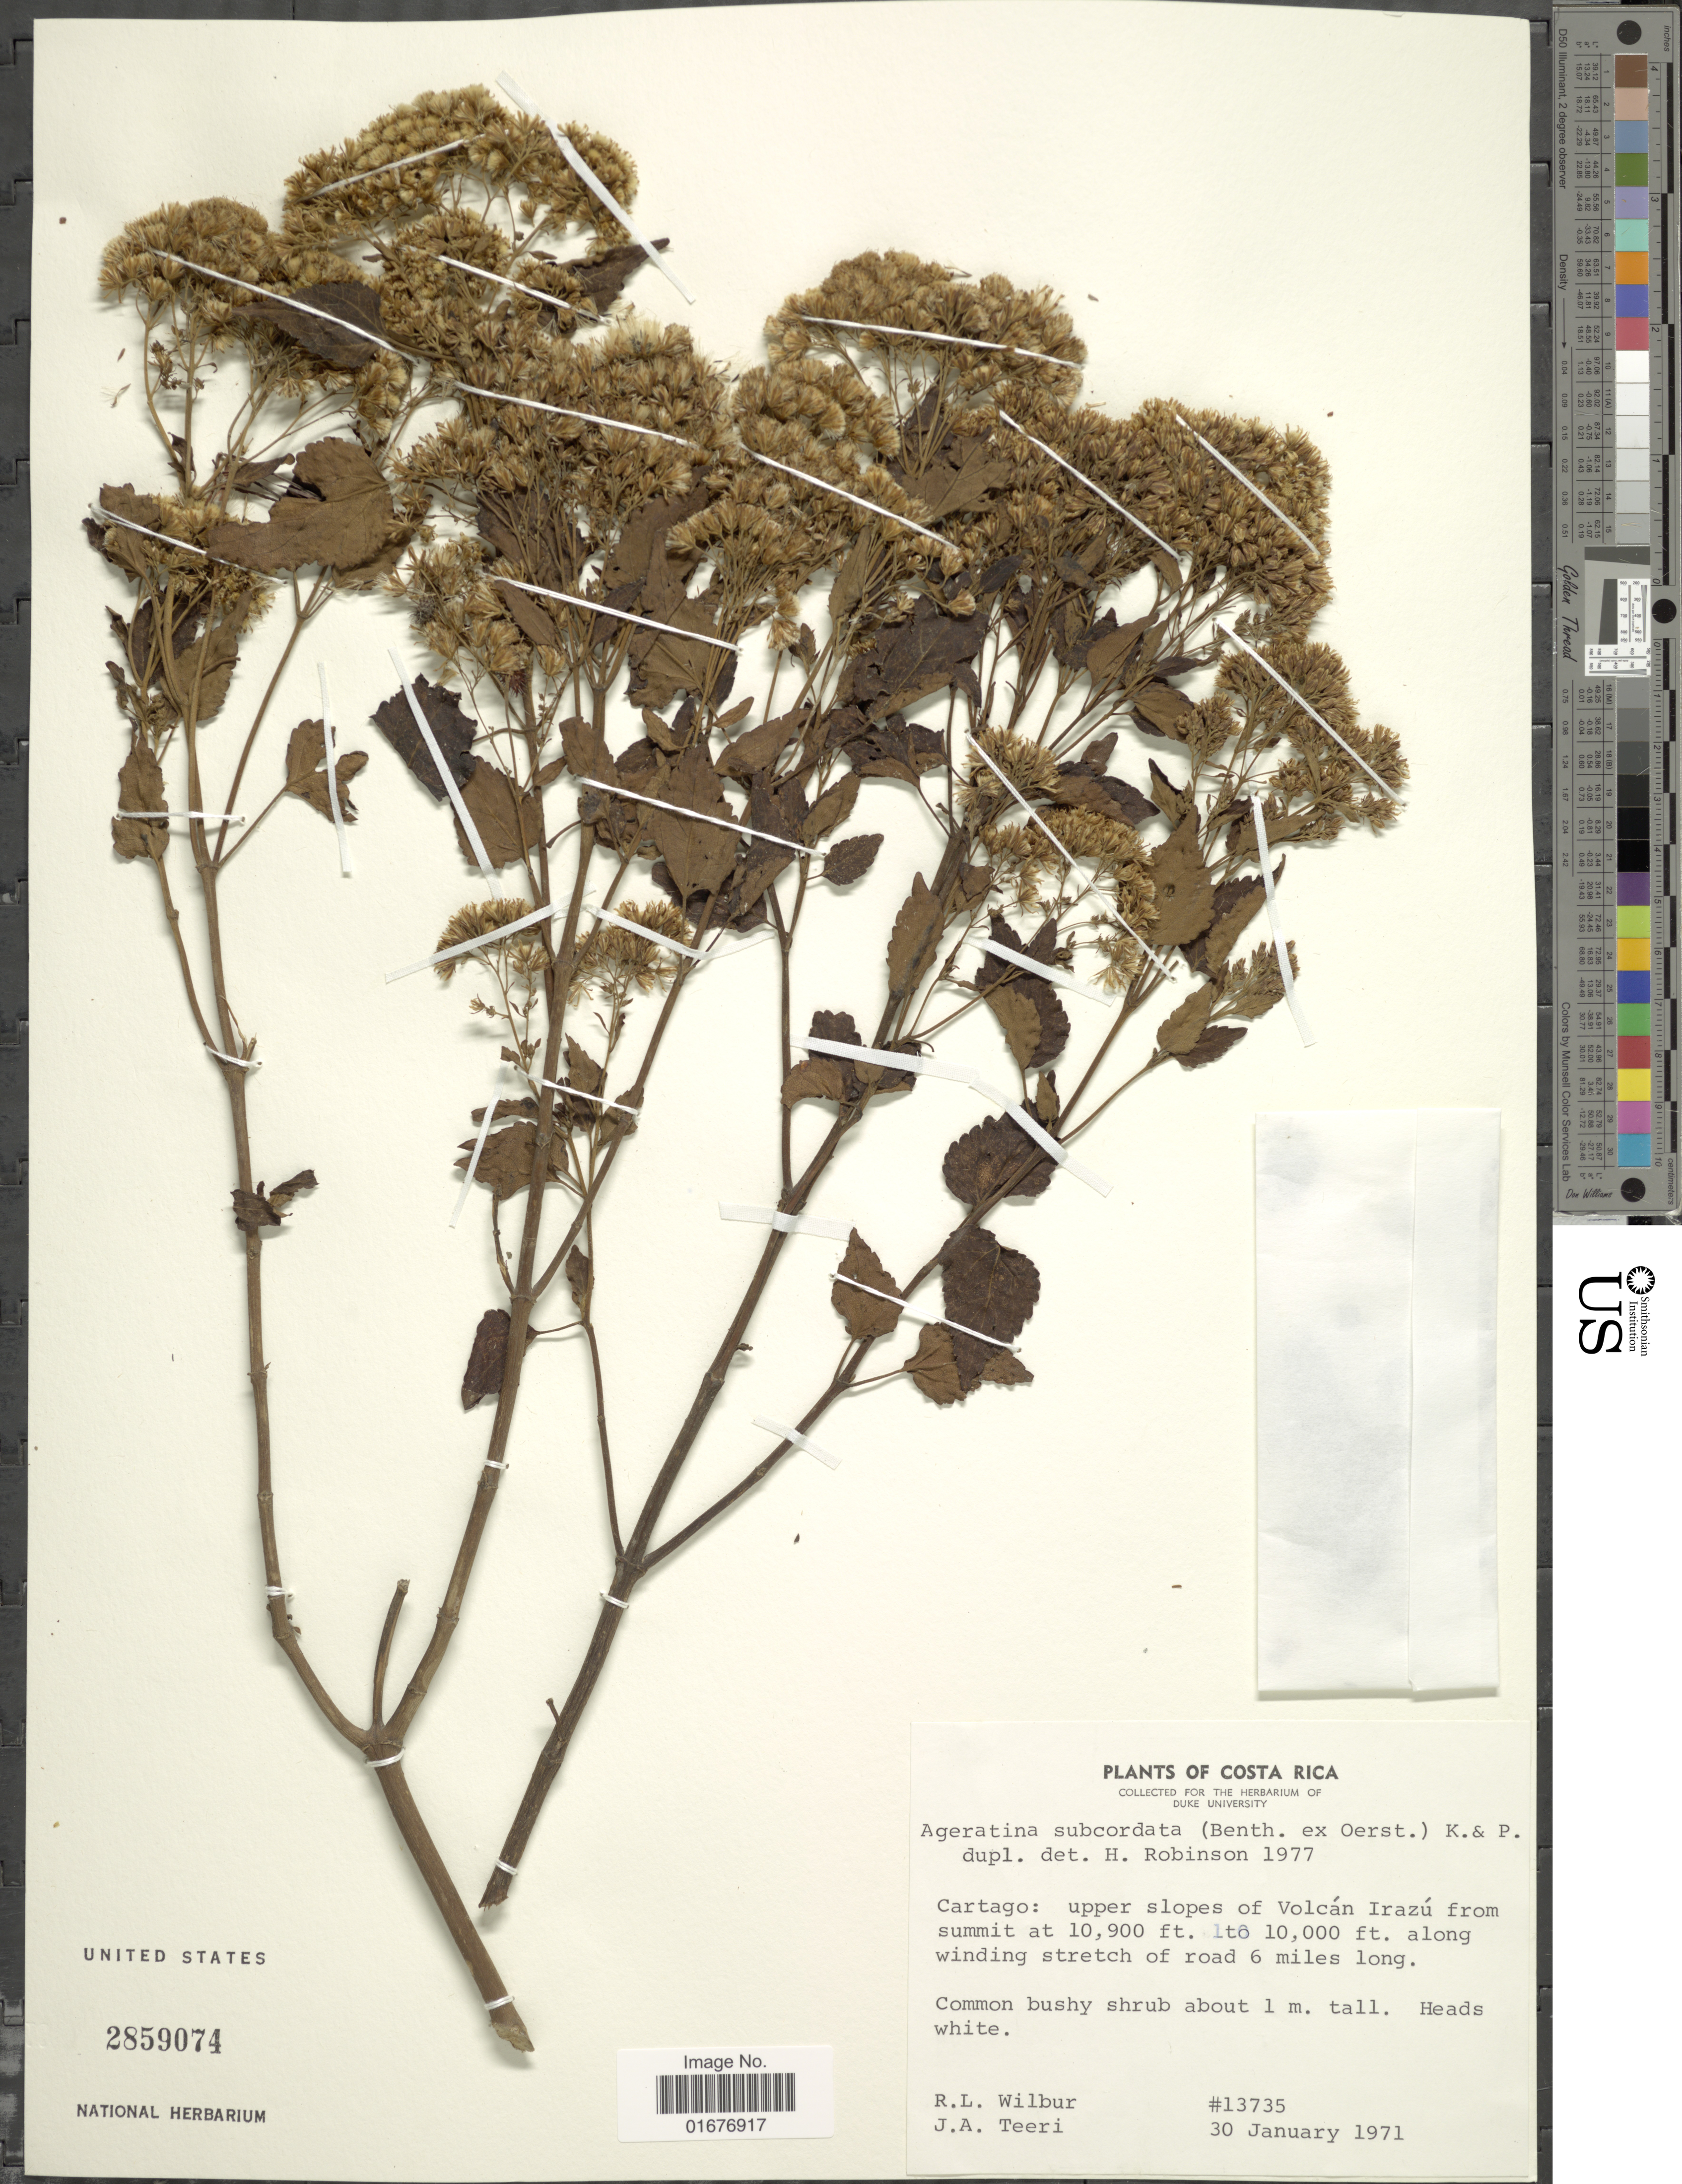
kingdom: Plantae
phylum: Tracheophyta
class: Magnoliopsida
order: Asterales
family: Asteraceae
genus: Ageratina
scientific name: Ageratina subcordata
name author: (Benth. ex Oerst.) R.M. King & H. Rob.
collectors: R. L. Wilbur & J. Teeri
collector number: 13735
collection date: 1971-01-30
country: Costa Rica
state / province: Cartago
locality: Cartago: upper slopes of Volcan Irazu from summit at 10,900 ft. Ito 10,000 ft. along winding stretch of road 6 miles long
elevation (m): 3048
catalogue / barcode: US 2859074